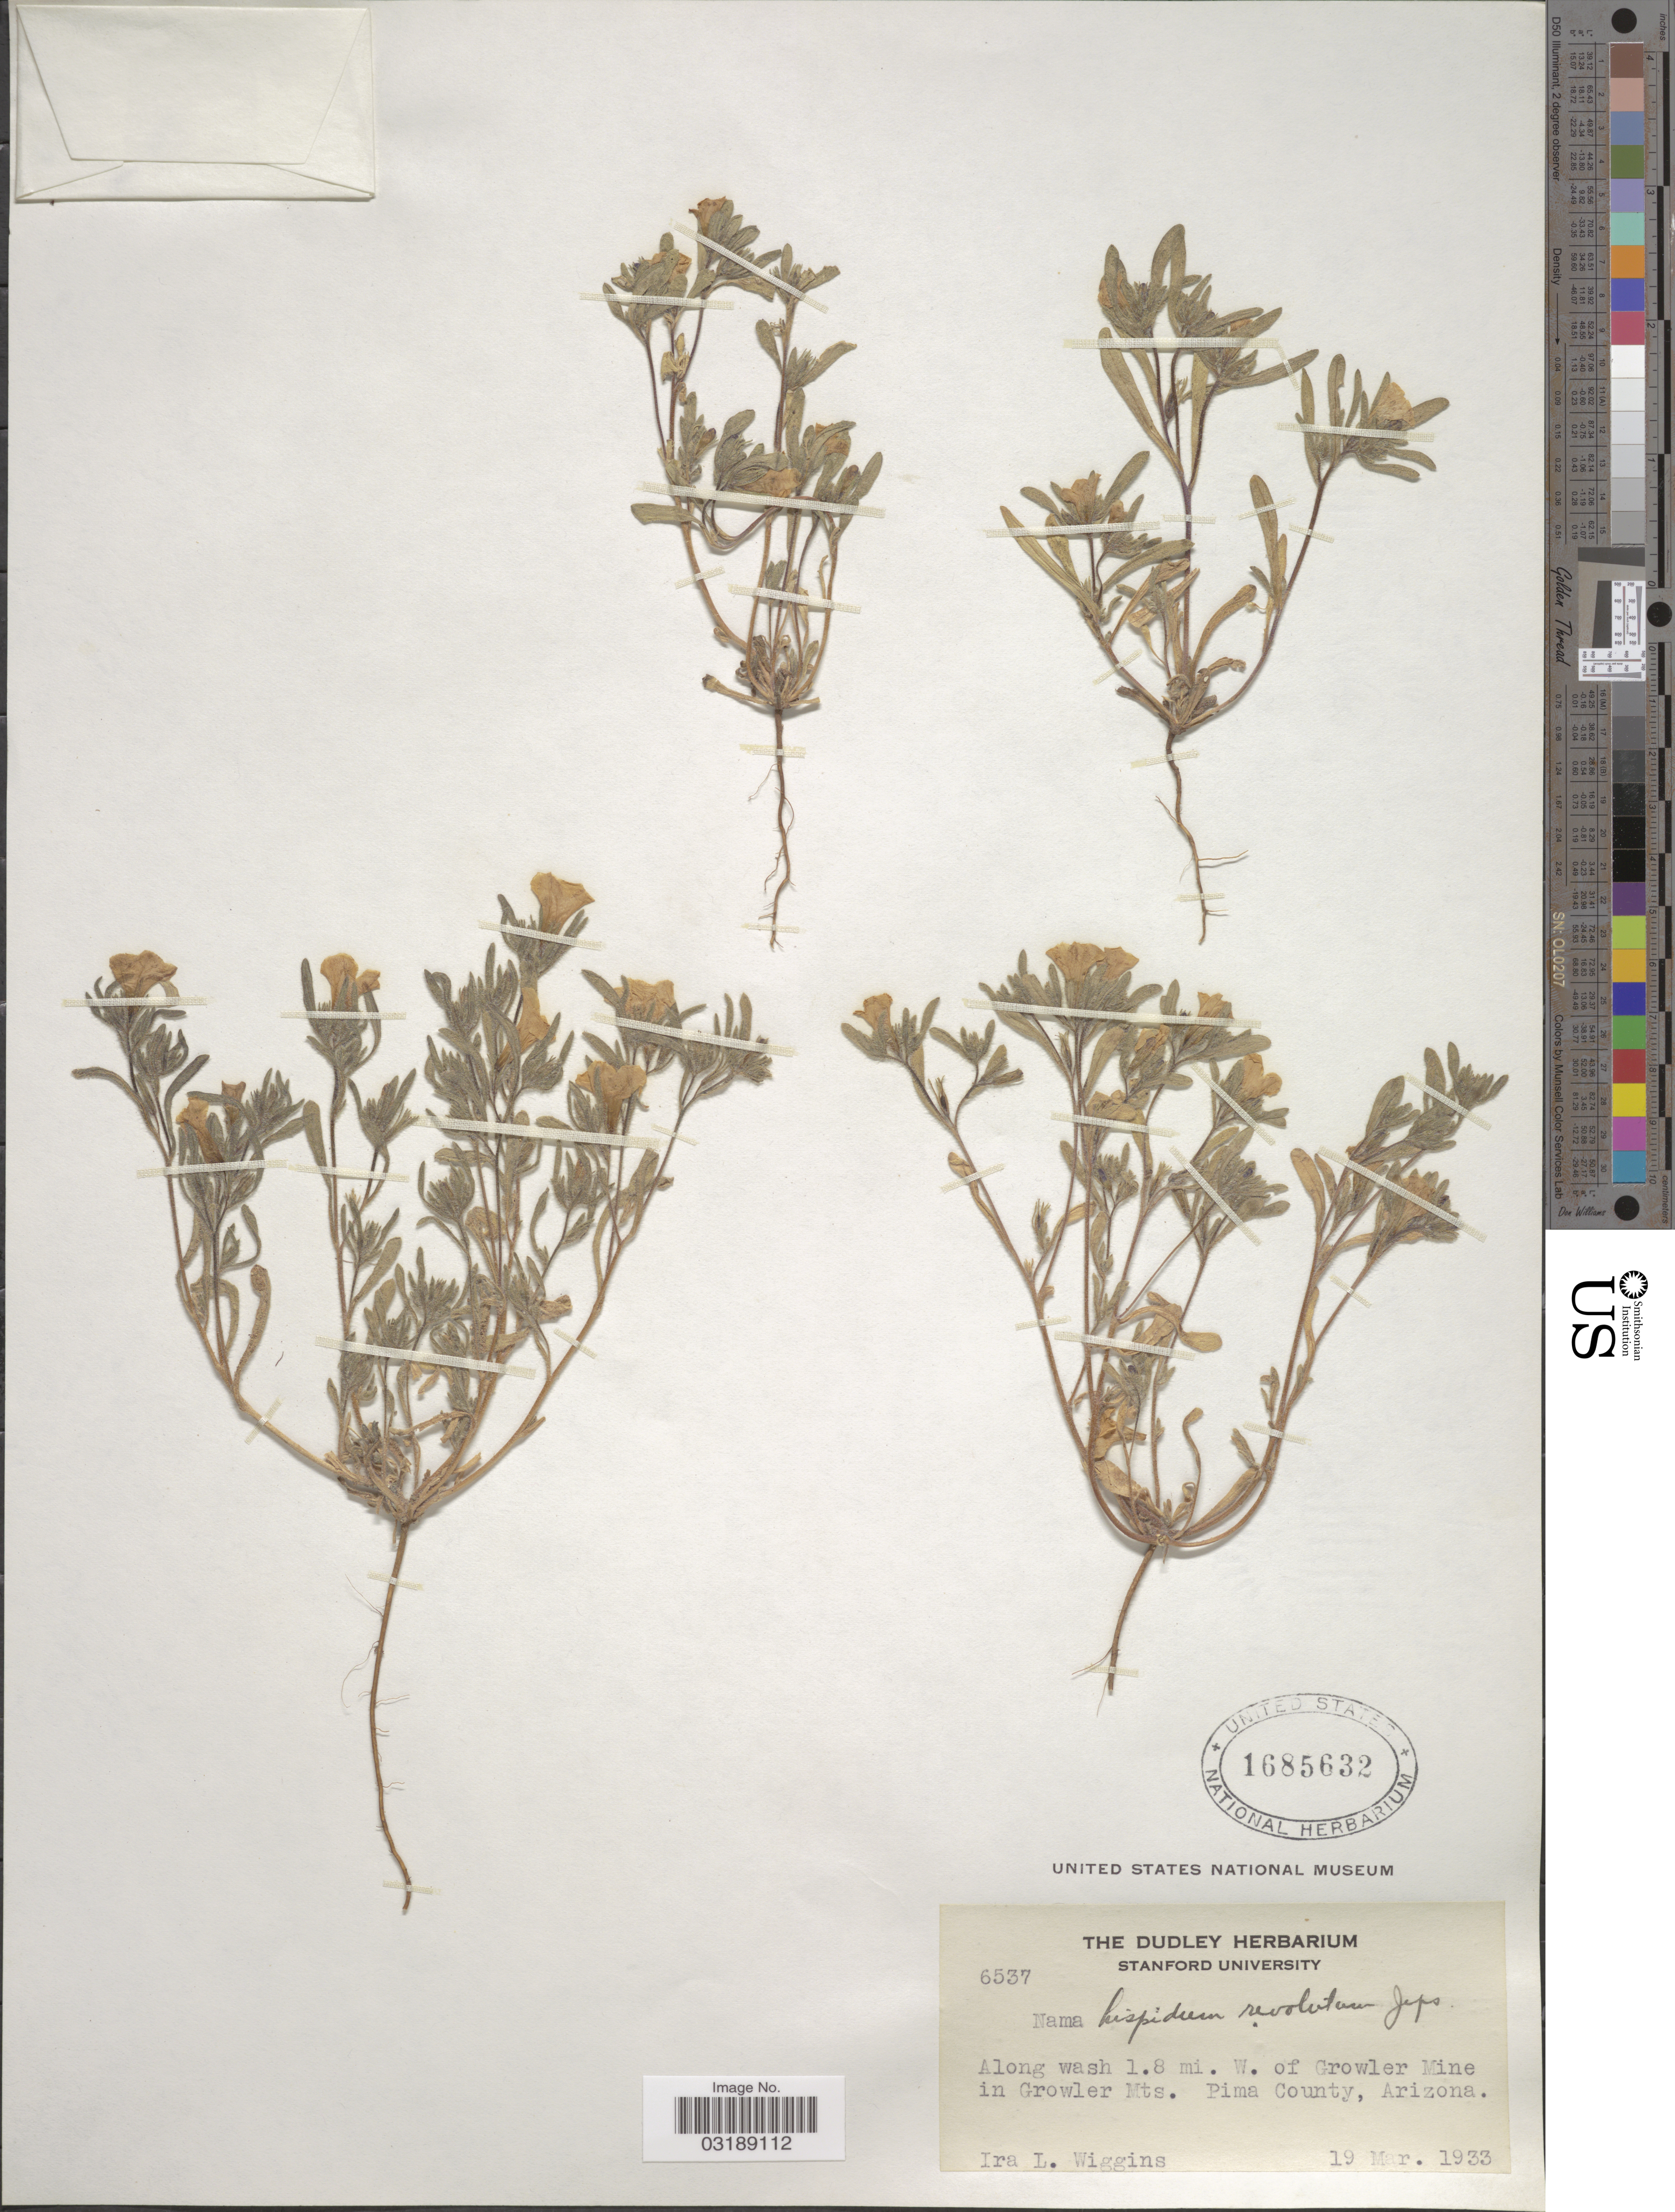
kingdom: Plantae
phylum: Tracheophyta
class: Magnoliopsida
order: Boraginales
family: Namaceae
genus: Nama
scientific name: Nama hispida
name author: A. Gray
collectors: I. L. Wiggins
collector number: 6537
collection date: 1933-03-19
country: United States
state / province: Arizona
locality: Along wash 1.8 mi. W. of Growler Mine in Growler Mts., Pima County, Arizona.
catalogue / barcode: US 1685632